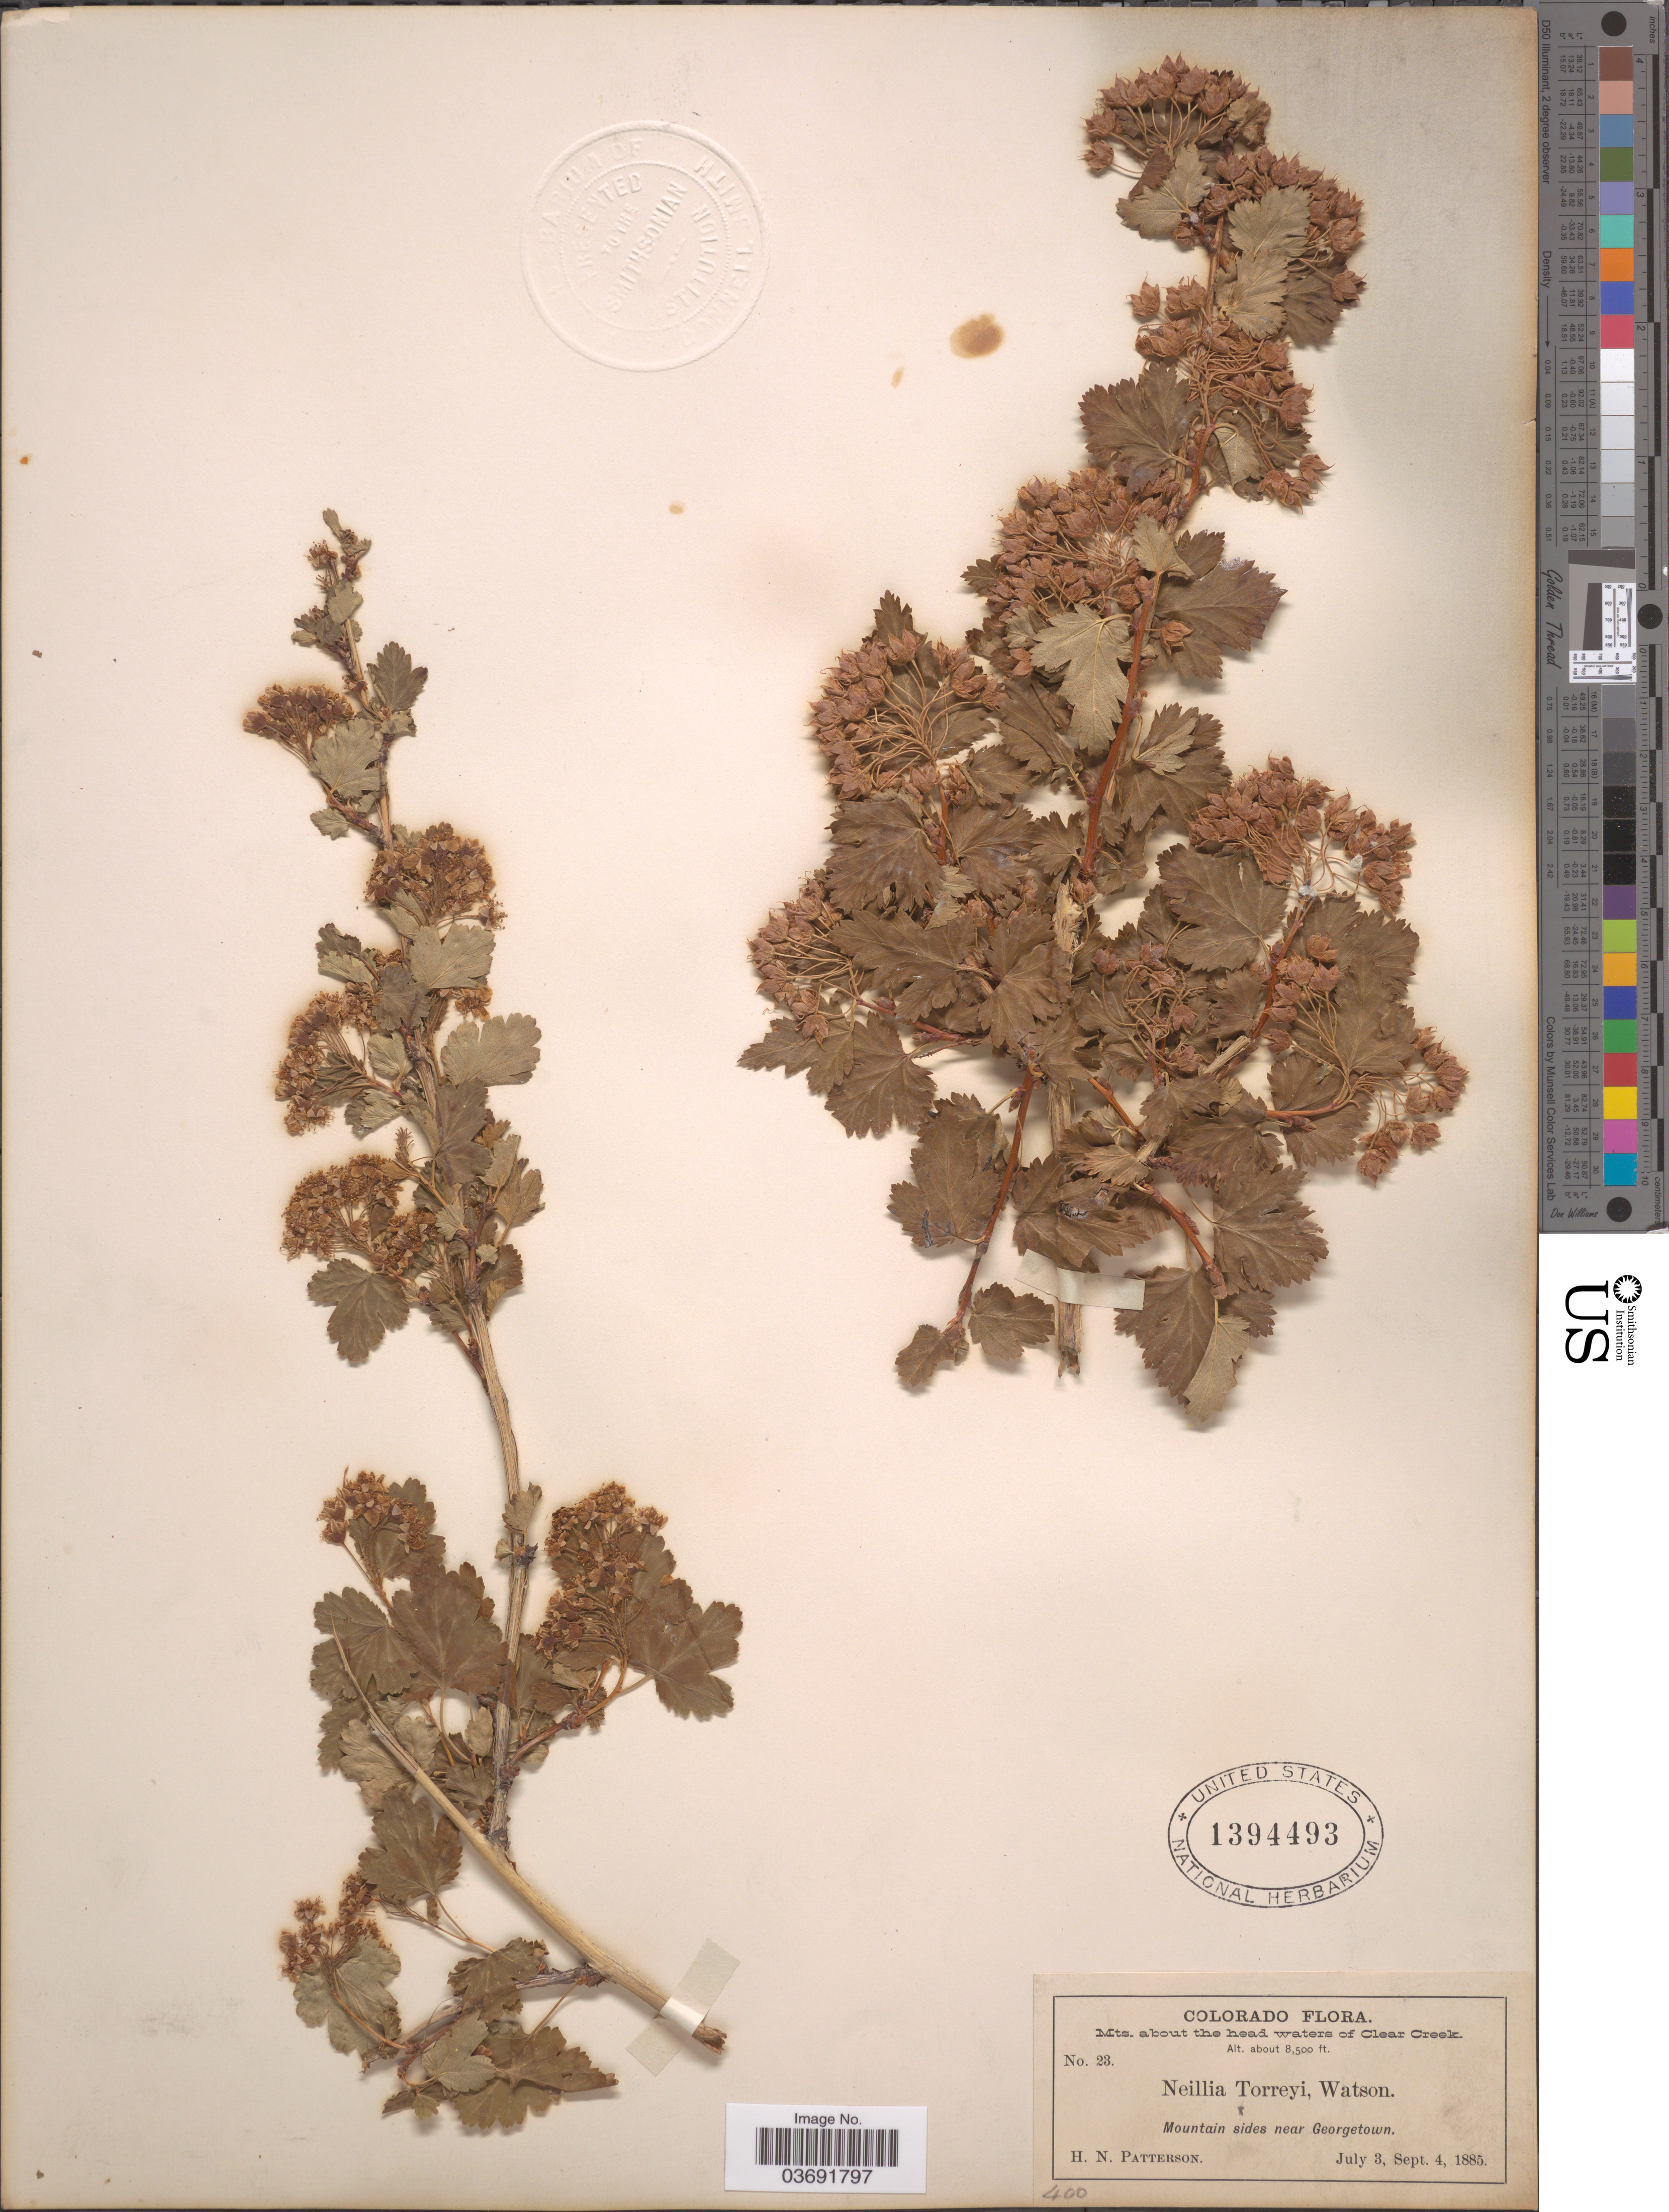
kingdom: Plantae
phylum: Tracheophyta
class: Magnoliopsida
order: Rosales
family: Rosaceae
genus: Physocarpus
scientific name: Physocarpus monogynus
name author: (Torr.) J.M. Coult.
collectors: H. N. Patterson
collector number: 23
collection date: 1885-07-03/1885-09-04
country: United States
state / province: Colorado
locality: Mts. about the head waters of Clear Creek. Mountain sides near Georgetown.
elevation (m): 2591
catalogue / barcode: US 1394493